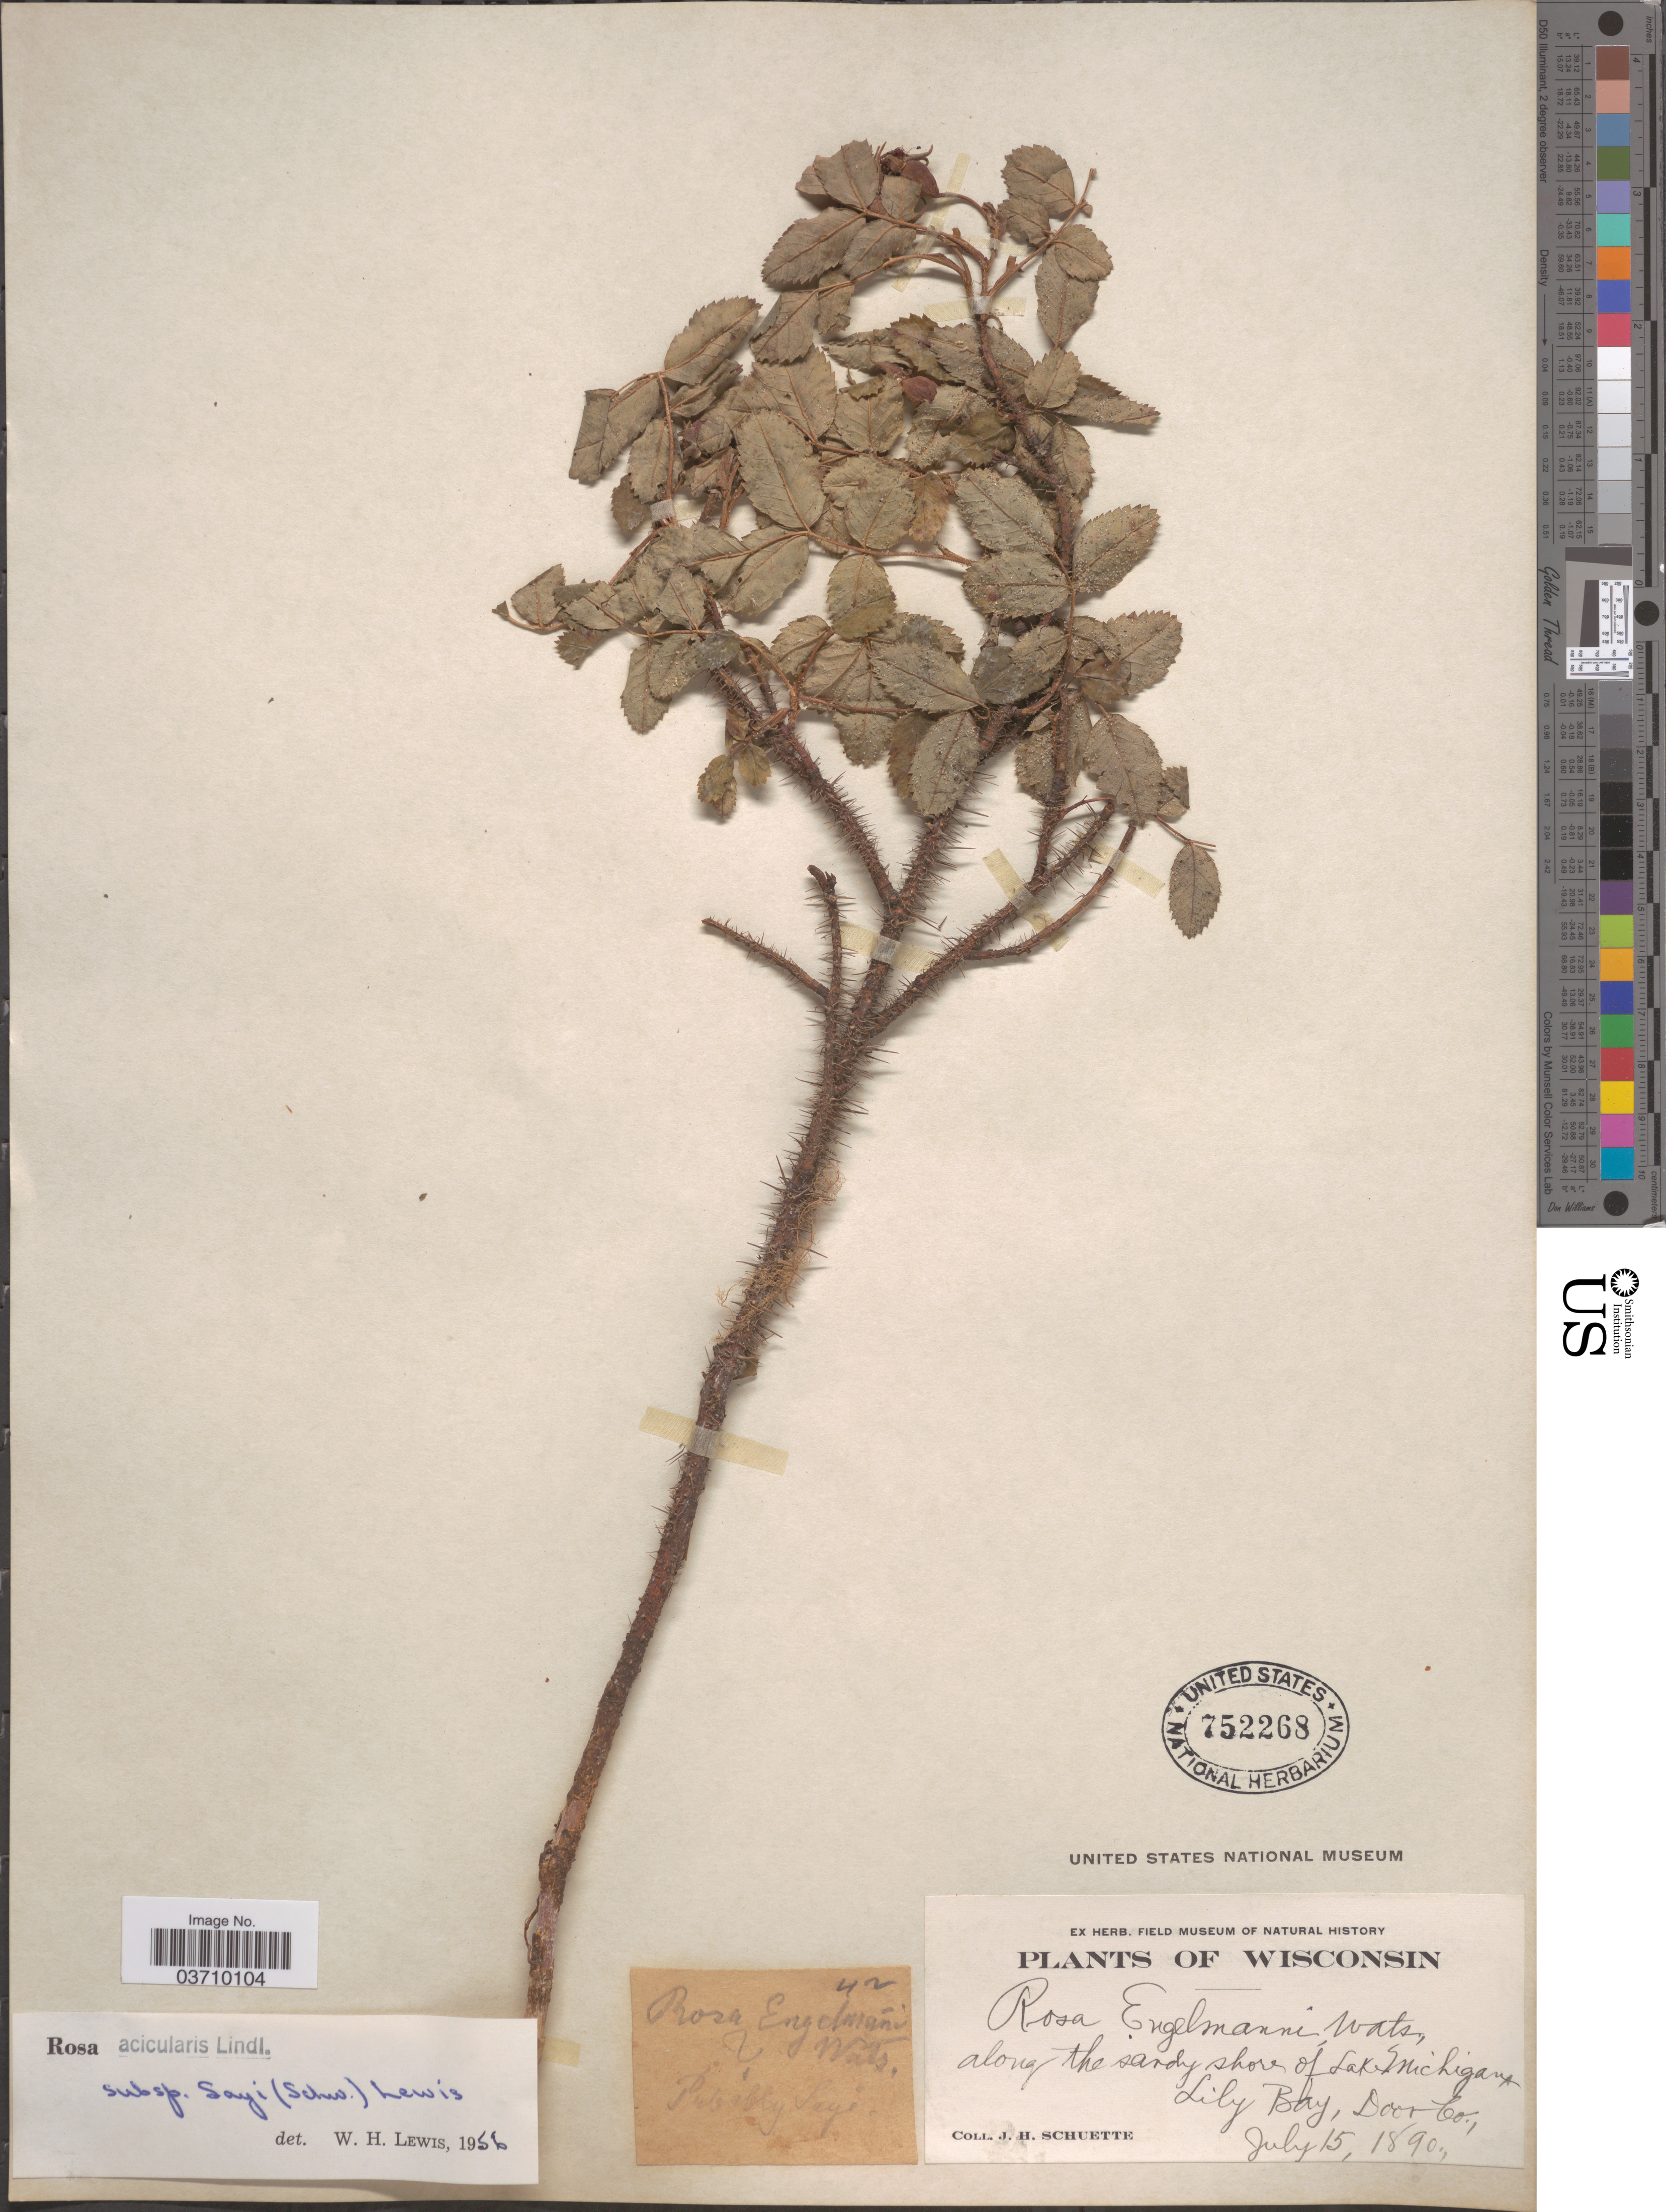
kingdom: Plantae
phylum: Tracheophyta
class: Magnoliopsida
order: Rosales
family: Rosaceae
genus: Rosa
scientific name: Rosa acicularis var. sayi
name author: (Schwein.) Rehder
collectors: J. H. Schuette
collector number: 42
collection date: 1890-07-15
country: United States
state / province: Wisconsin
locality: Along the sandy shore of Lake Michigan, Lily Bay, Door Co.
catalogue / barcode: US 752268